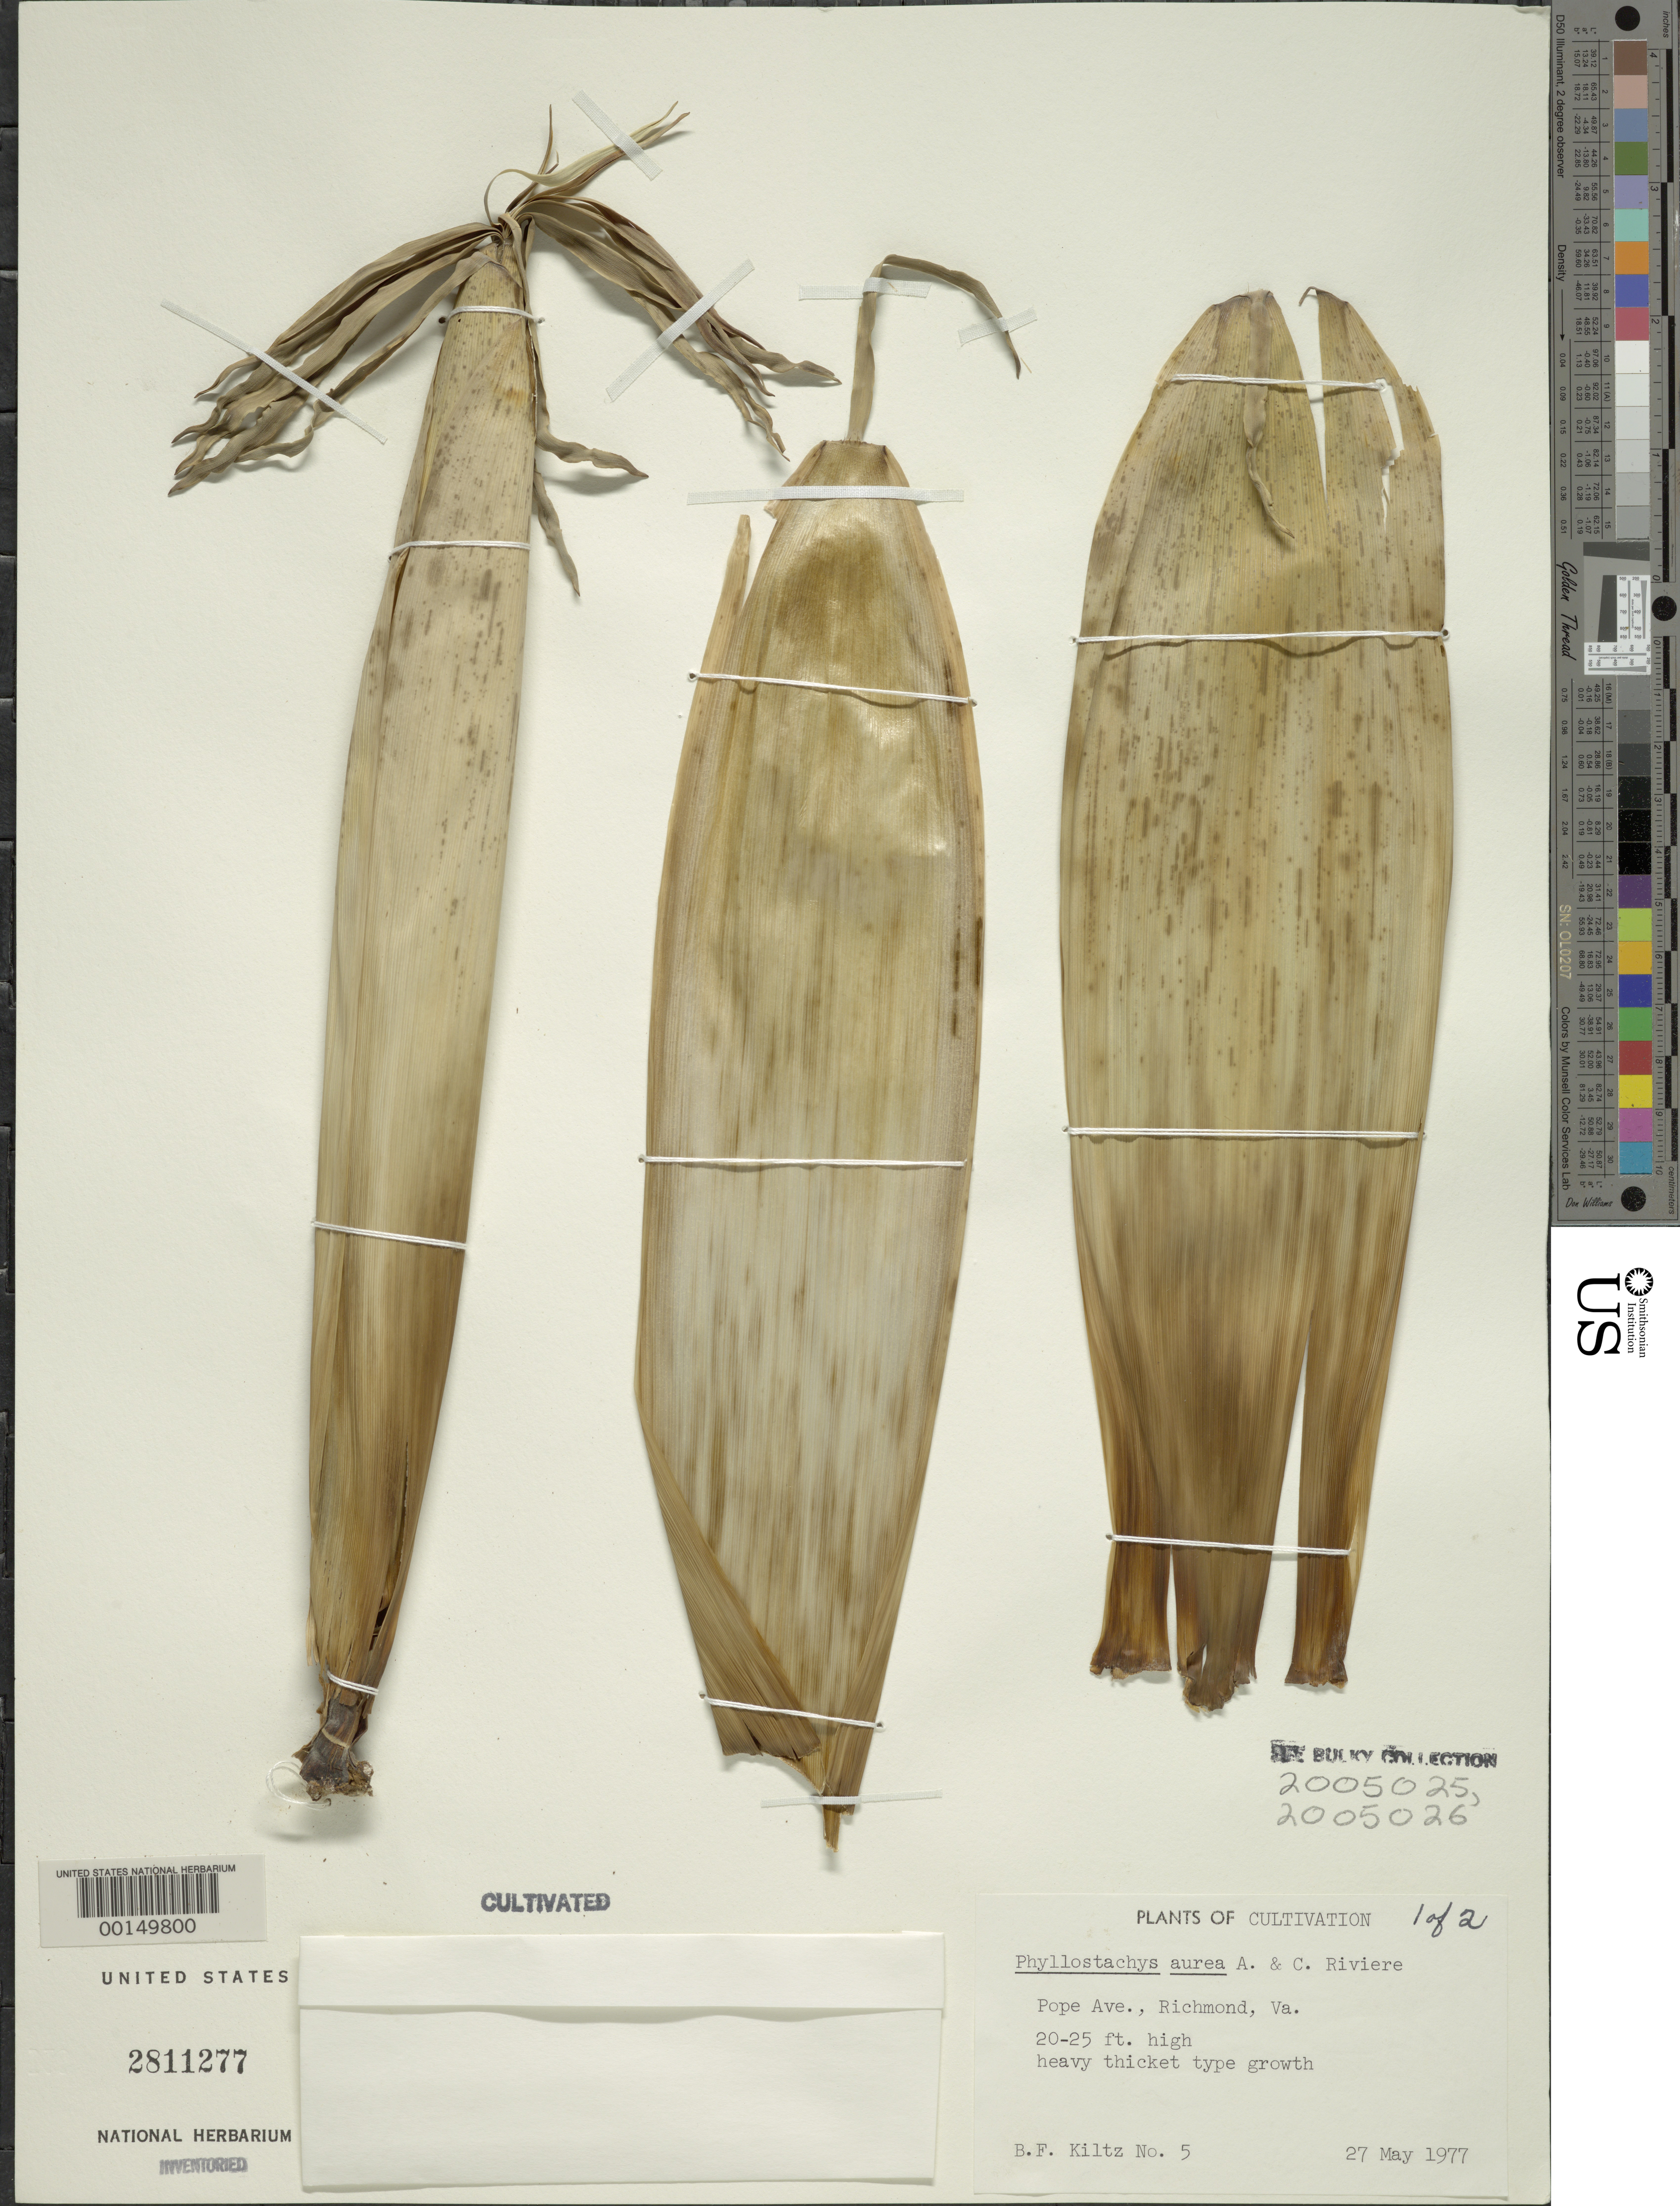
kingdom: Plantae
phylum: Tracheophyta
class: Liliopsida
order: Poales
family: Poaceae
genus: Phyllostachys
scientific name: Phyllostachys aurea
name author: Rivière & C. Rivière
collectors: B. Kiltz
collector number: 5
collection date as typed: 27 May 1977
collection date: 1977-05-27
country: United States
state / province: Virginia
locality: Richmond, pope ave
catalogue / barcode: US 2811277